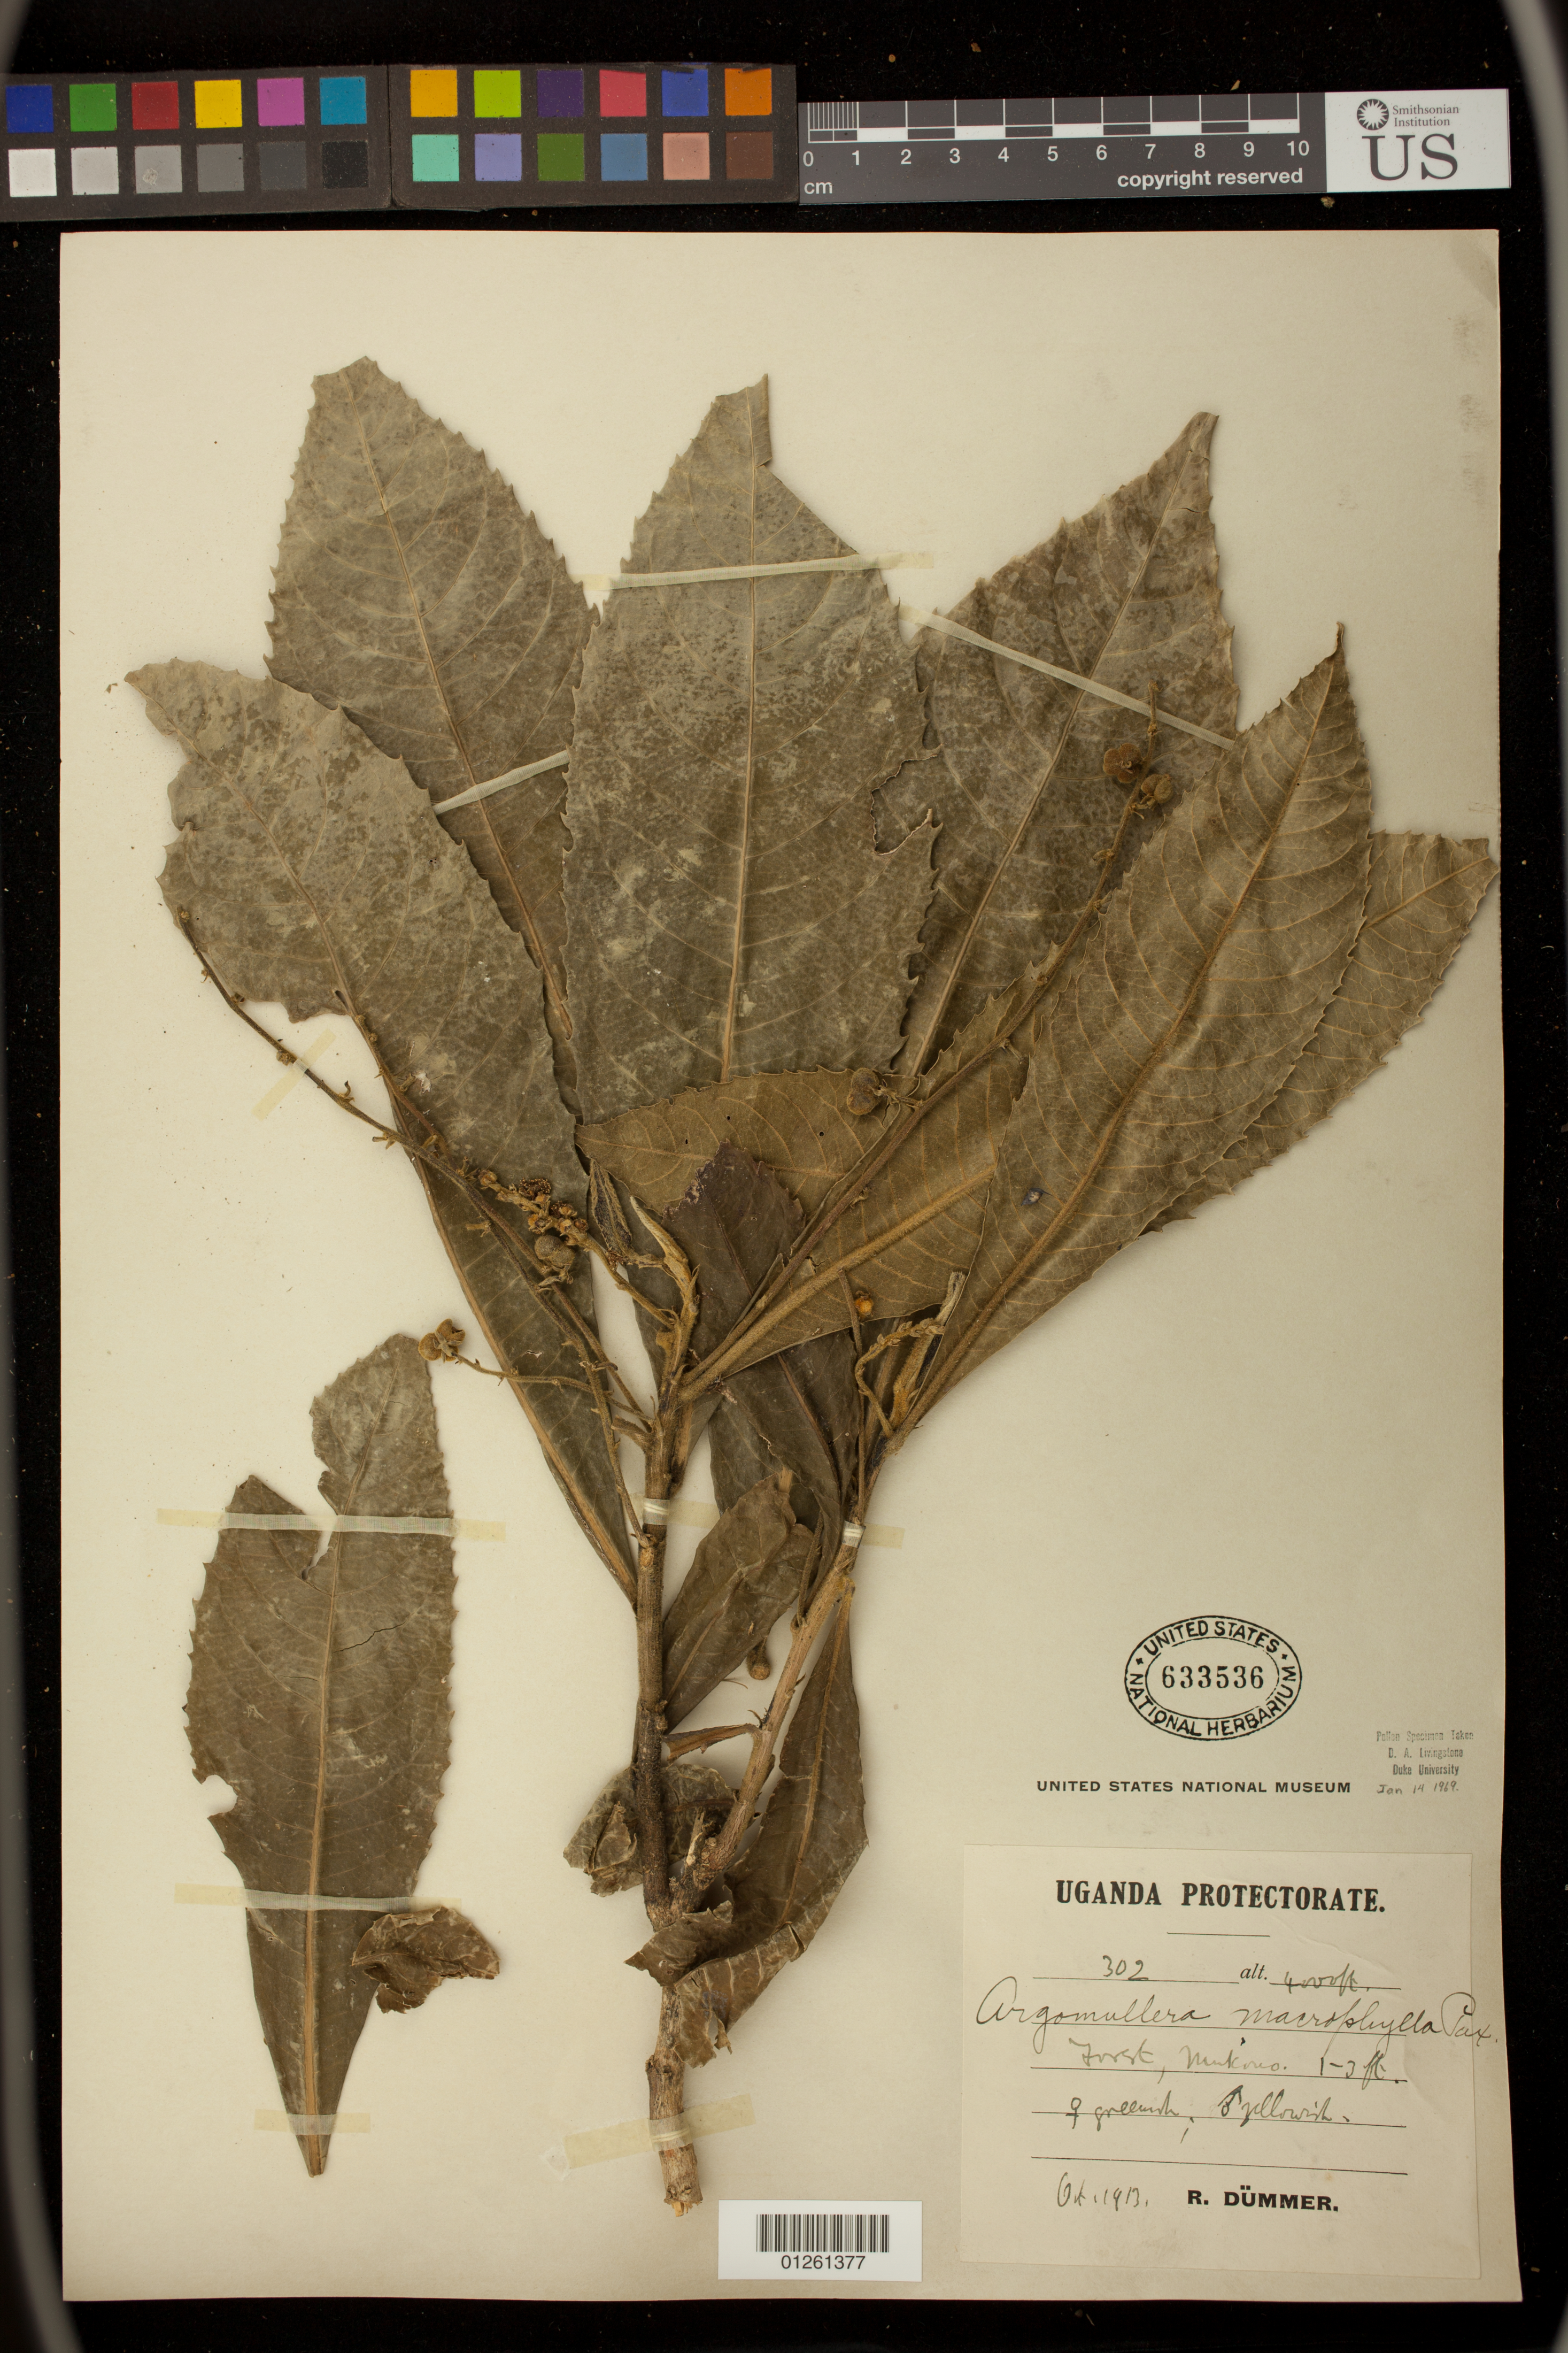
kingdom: Plantae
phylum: Tracheophyta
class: Magnoliopsida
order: Malpighiales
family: Euphorbiaceae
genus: Argomuellera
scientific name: Argomuellera macrophylla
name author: Pax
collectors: R. A. Dümmer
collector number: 302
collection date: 1913-10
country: Uganda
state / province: Central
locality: Mukono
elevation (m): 1219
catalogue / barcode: US 633536